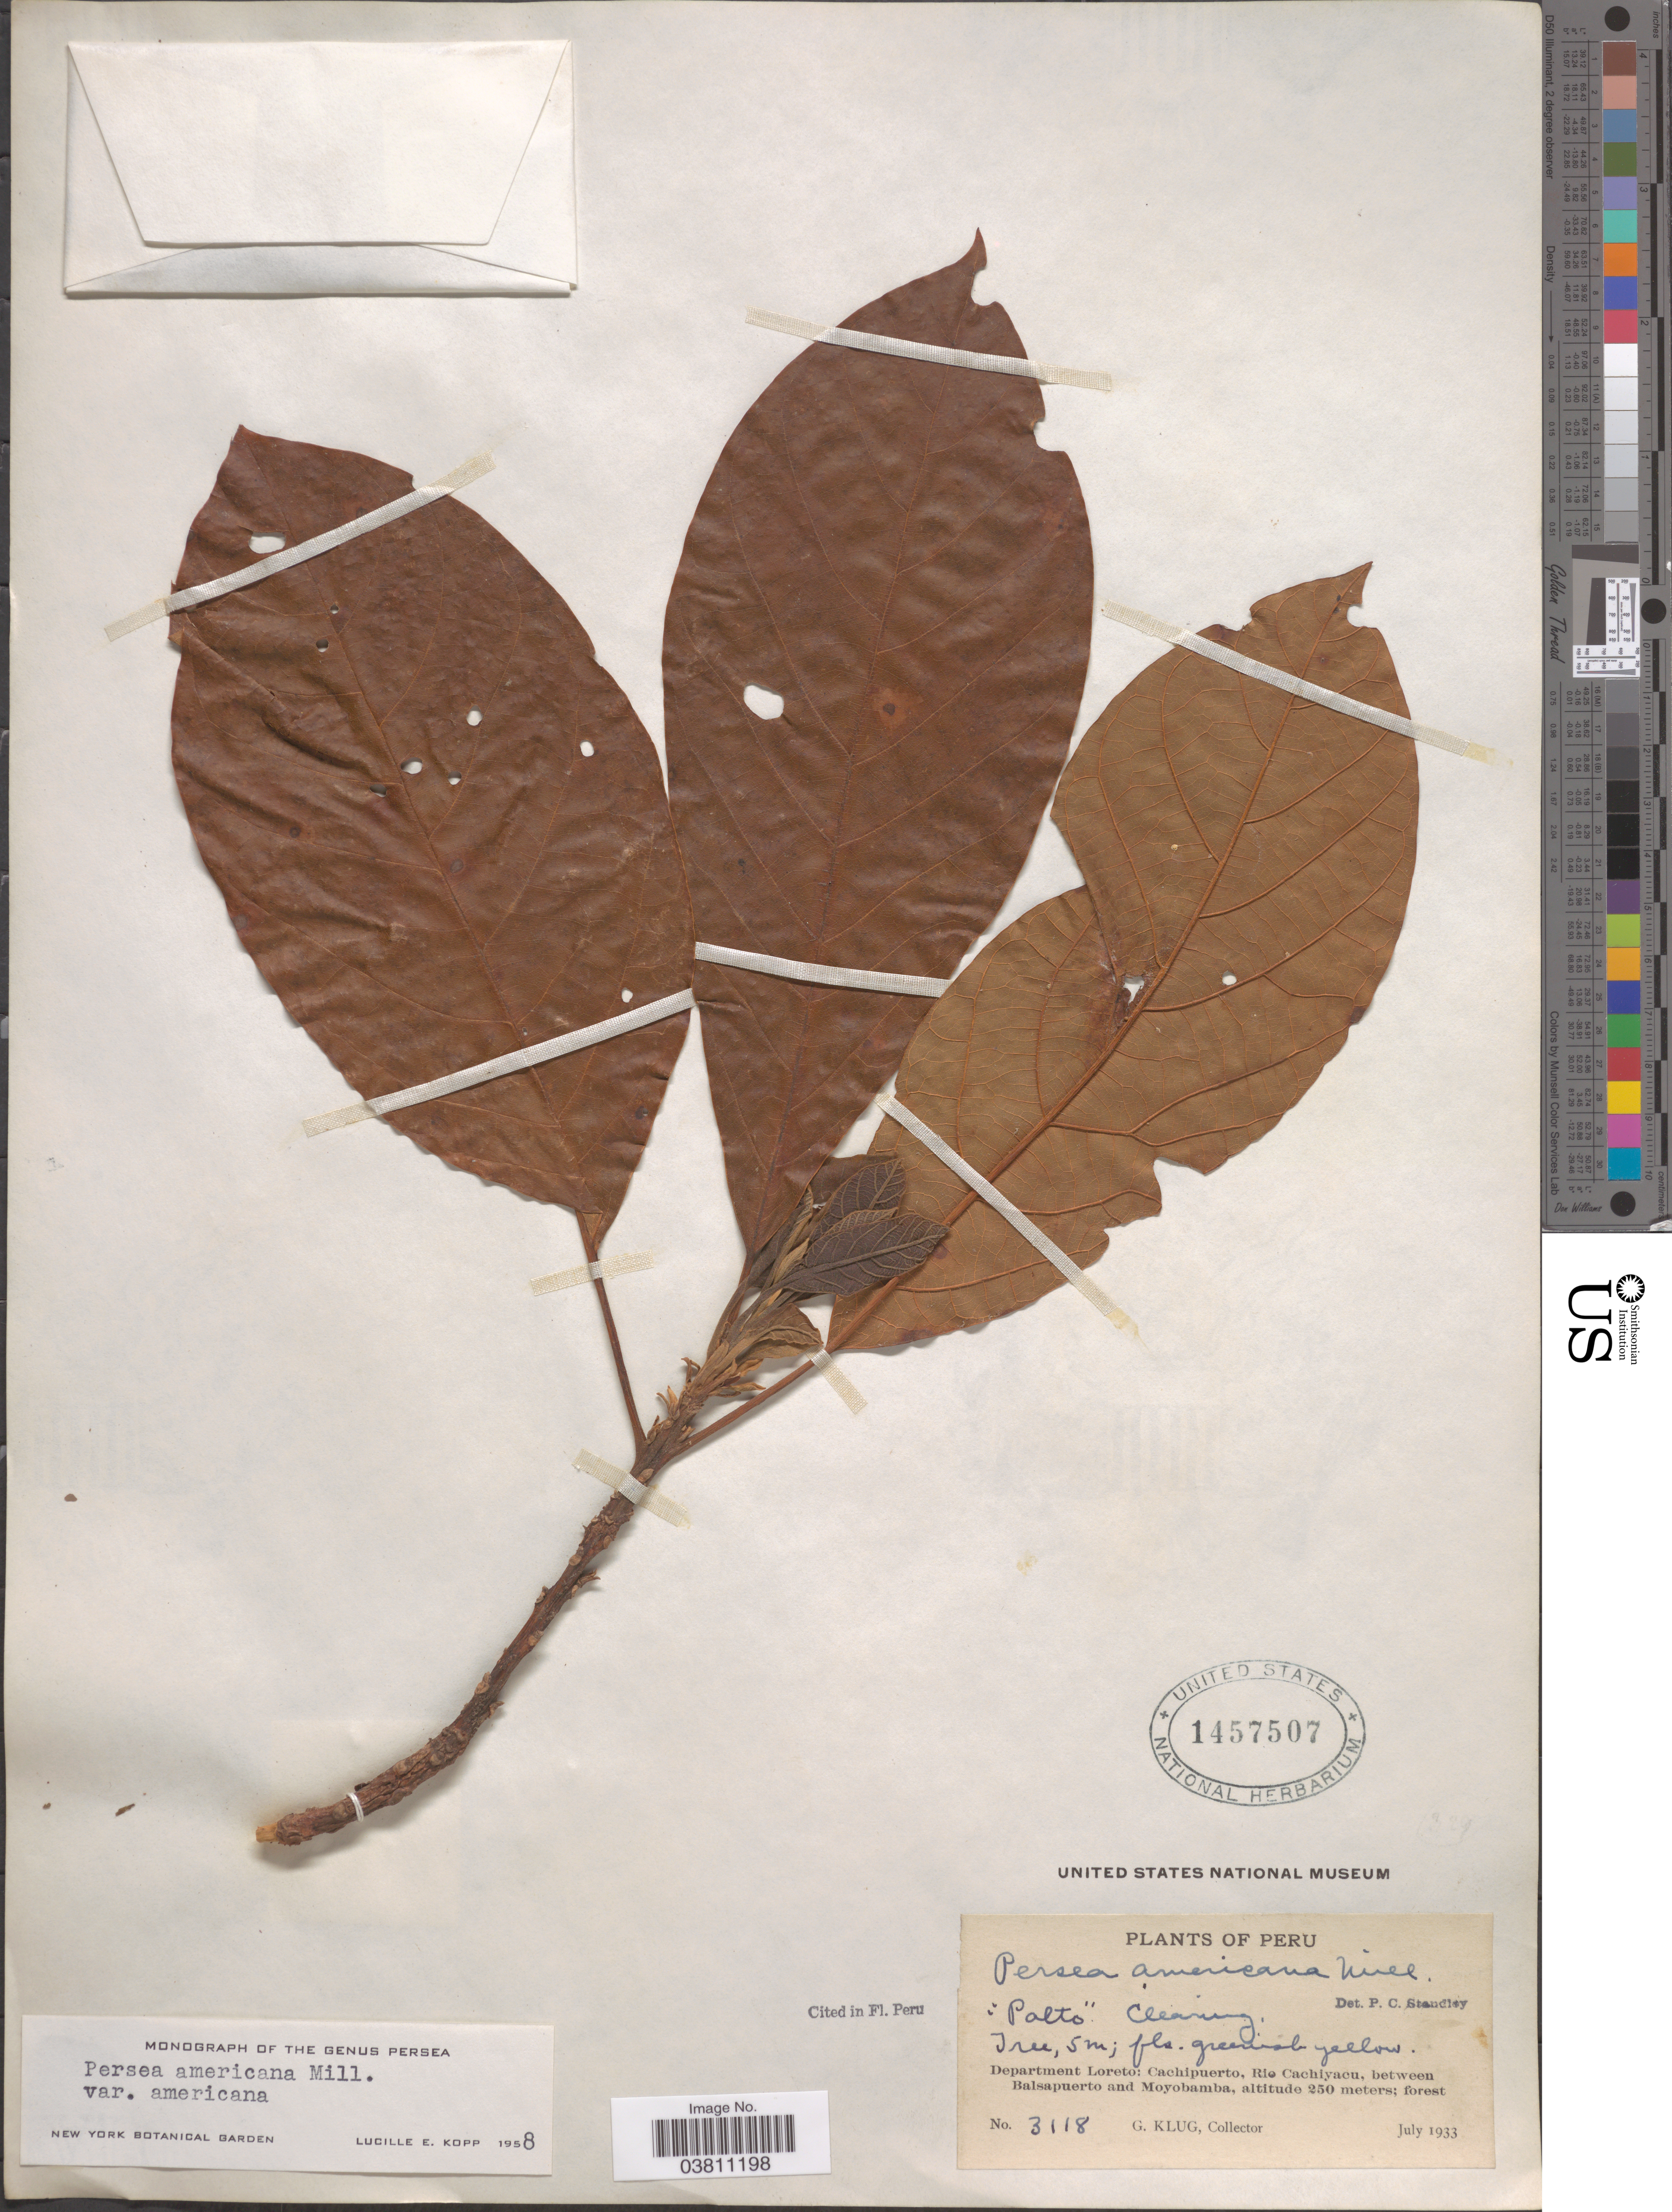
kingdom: Plantae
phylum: Tracheophyta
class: Magnoliopsida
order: Laurales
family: Lauraceae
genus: Persea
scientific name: Persea americana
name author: Mill.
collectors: G. Klug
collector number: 3118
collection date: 1933-07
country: Peru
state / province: Loreto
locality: Department Loreto: Cachipuerto, Rio Cachiyacu, between Balsapuerto and Moyobamba.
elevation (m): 250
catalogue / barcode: US 1457507